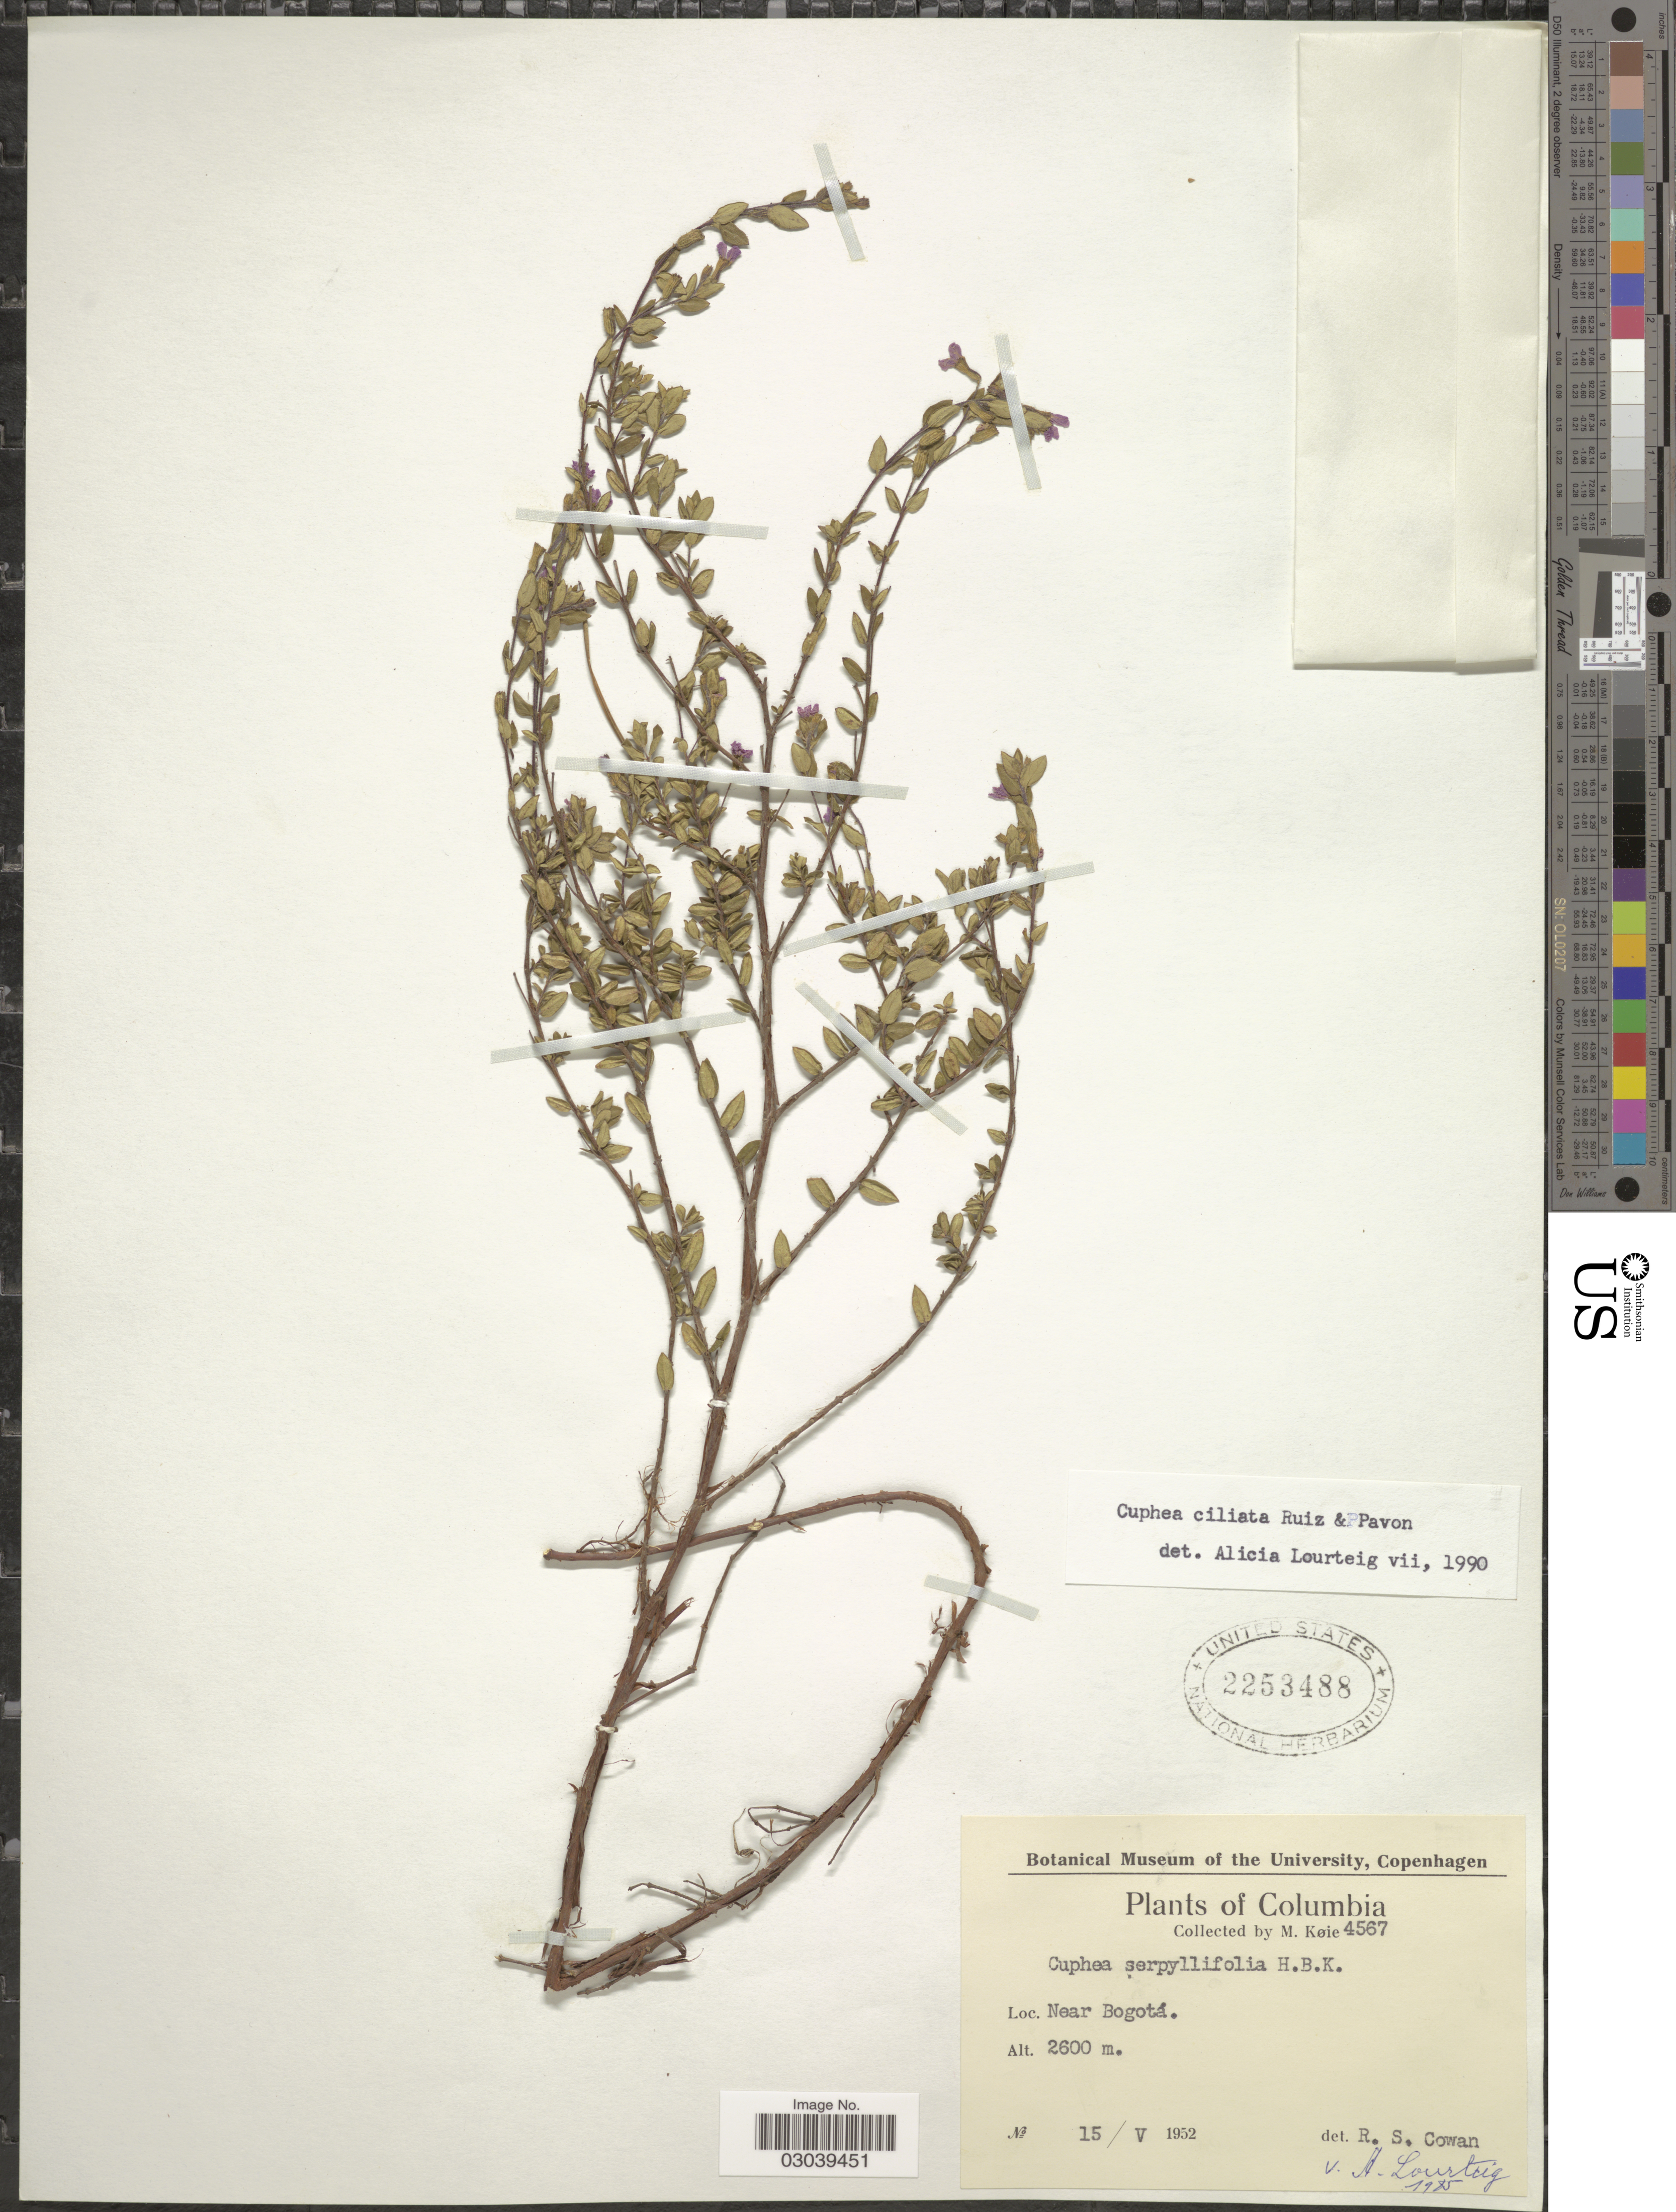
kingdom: Plantae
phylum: Tracheophyta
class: Magnoliopsida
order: Myrtales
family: Lythraceae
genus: Cuphea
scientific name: Cuphea ciliata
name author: Ruiz & Pav.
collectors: M. Köie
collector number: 4567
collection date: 1952-05-15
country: Colombia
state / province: Bogota D.C.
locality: Near Bogotá.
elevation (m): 2600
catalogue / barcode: US 2253488